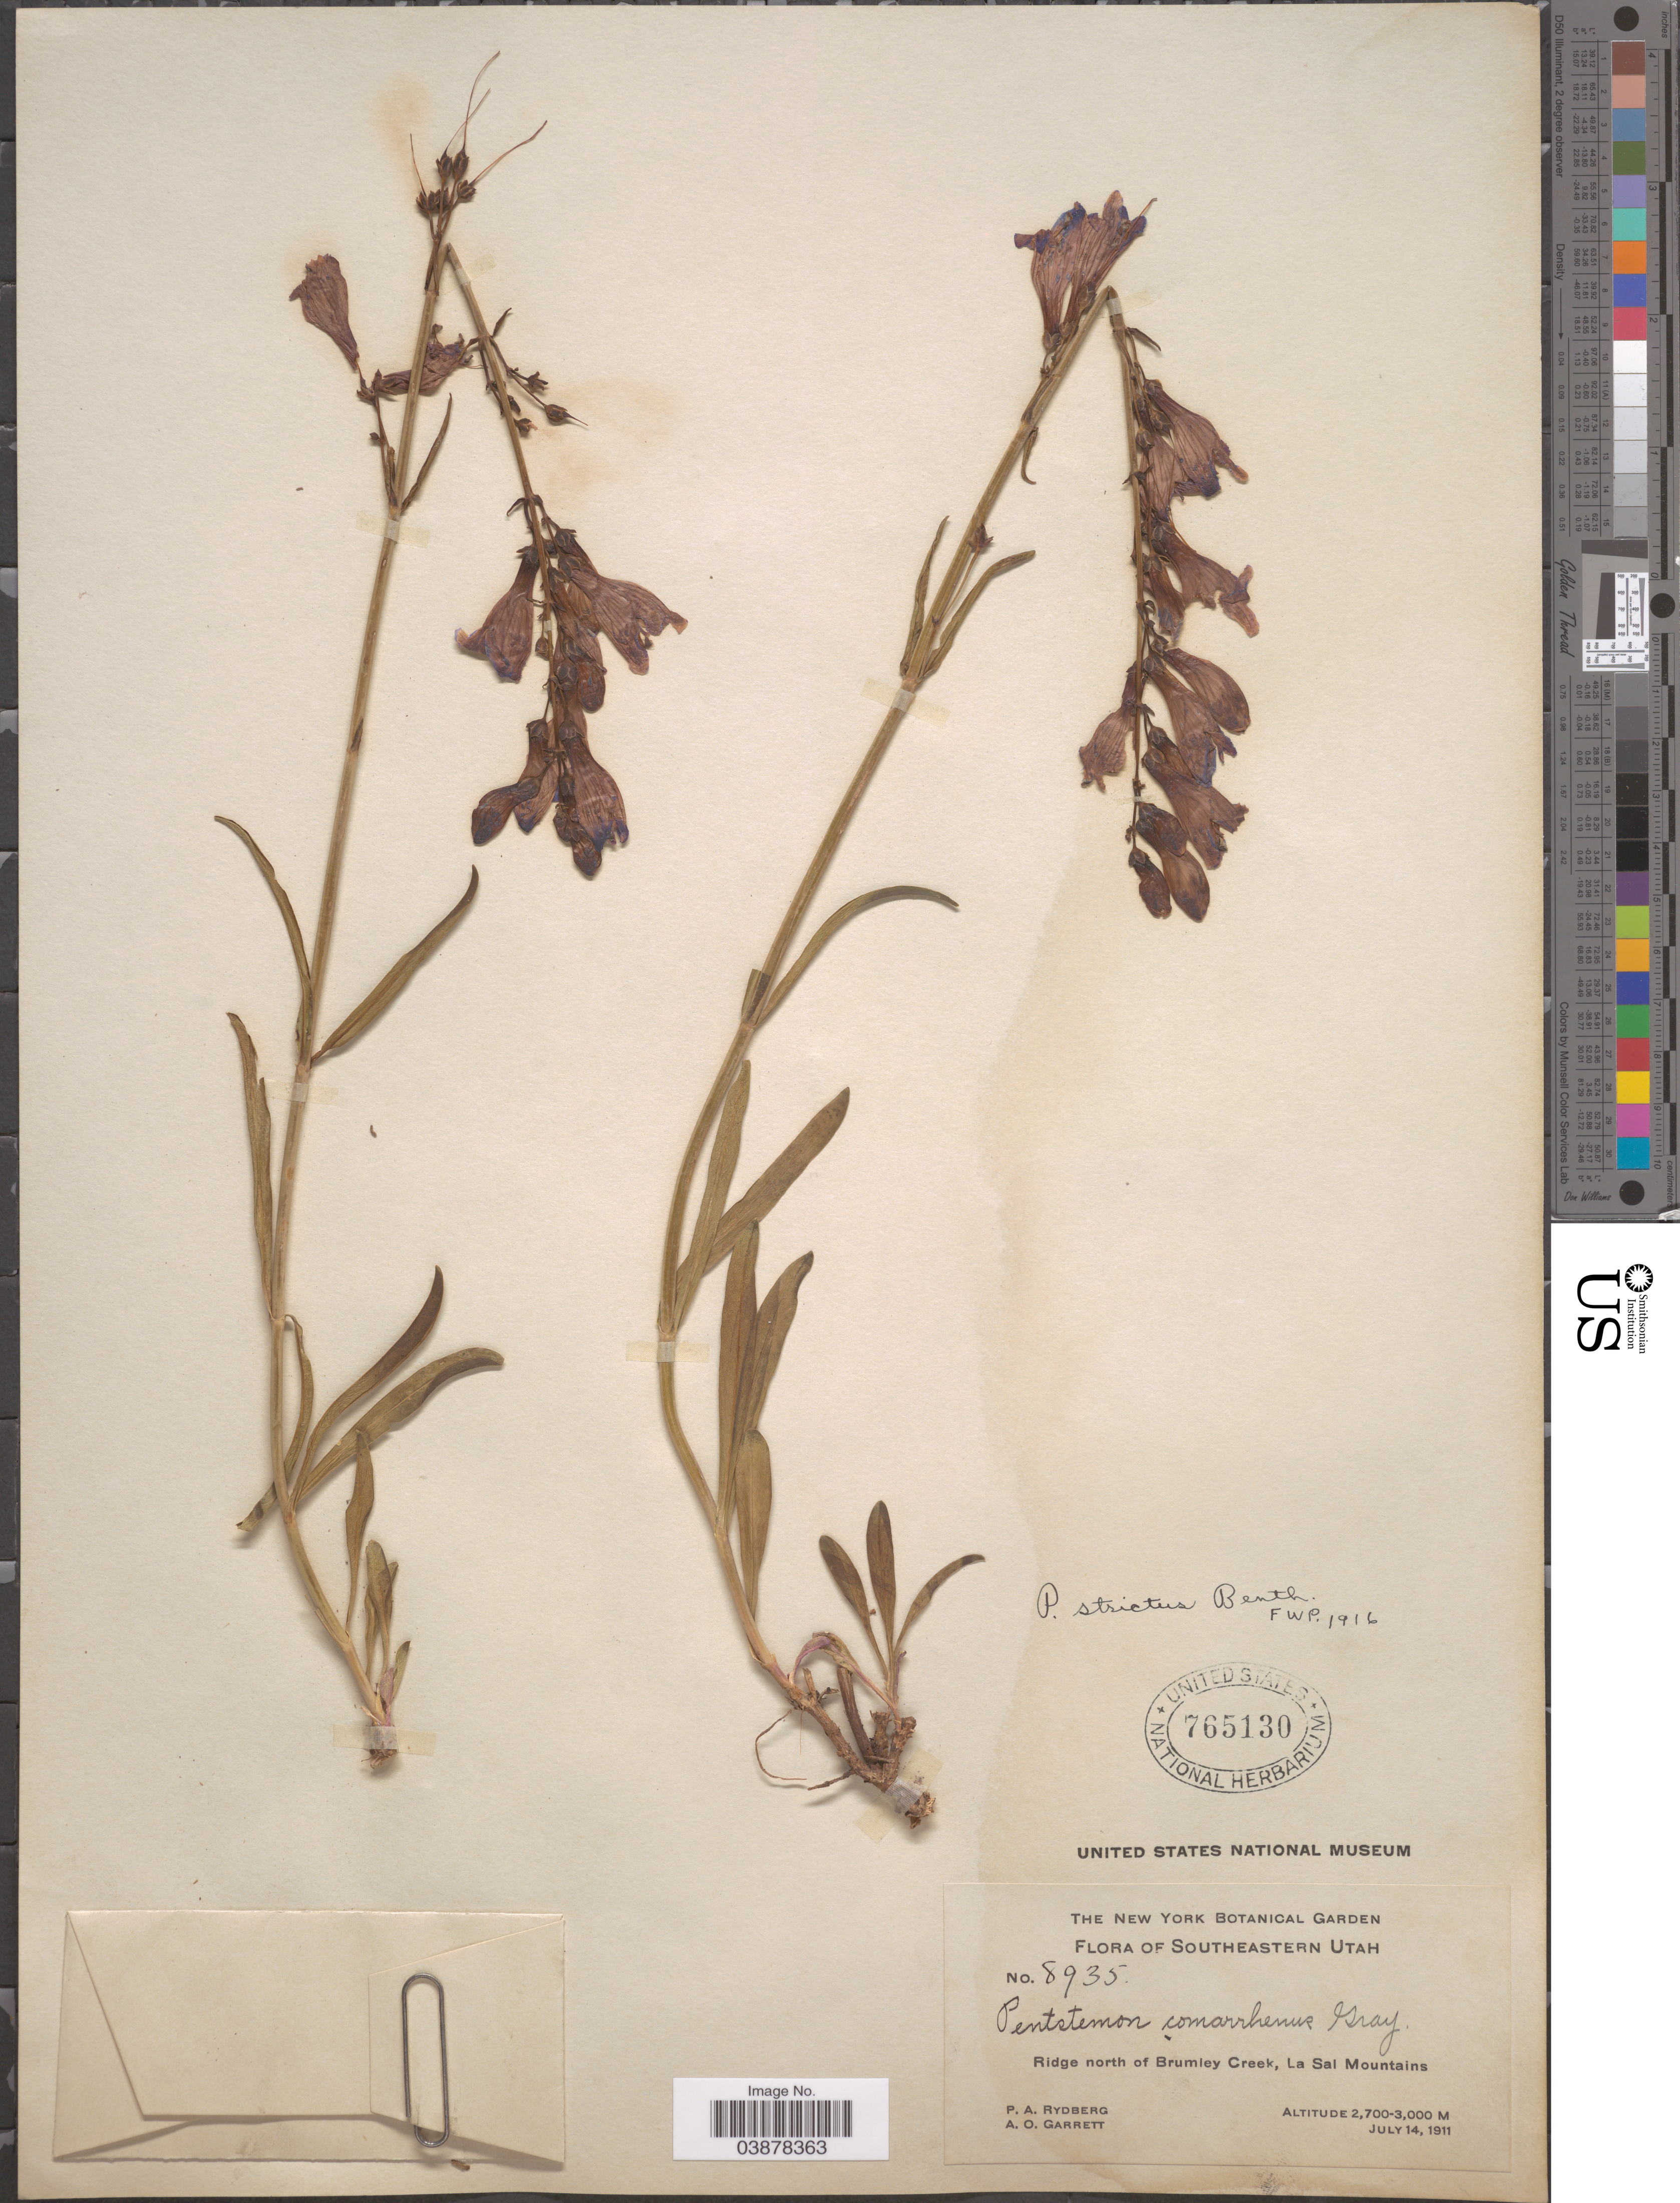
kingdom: Plantae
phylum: Tracheophyta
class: Magnoliopsida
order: Lamiales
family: Plantaginaceae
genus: Penstemon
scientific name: Penstemon strictus subsp. strictus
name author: Benth.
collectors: P. A. Rydberg & A. O. Garrett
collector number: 8935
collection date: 1911-07-14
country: United States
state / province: Utah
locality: Southeastern Utah. Ridge north of Brumley Creek, La Sal Mountains.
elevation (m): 2700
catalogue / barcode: US 765130